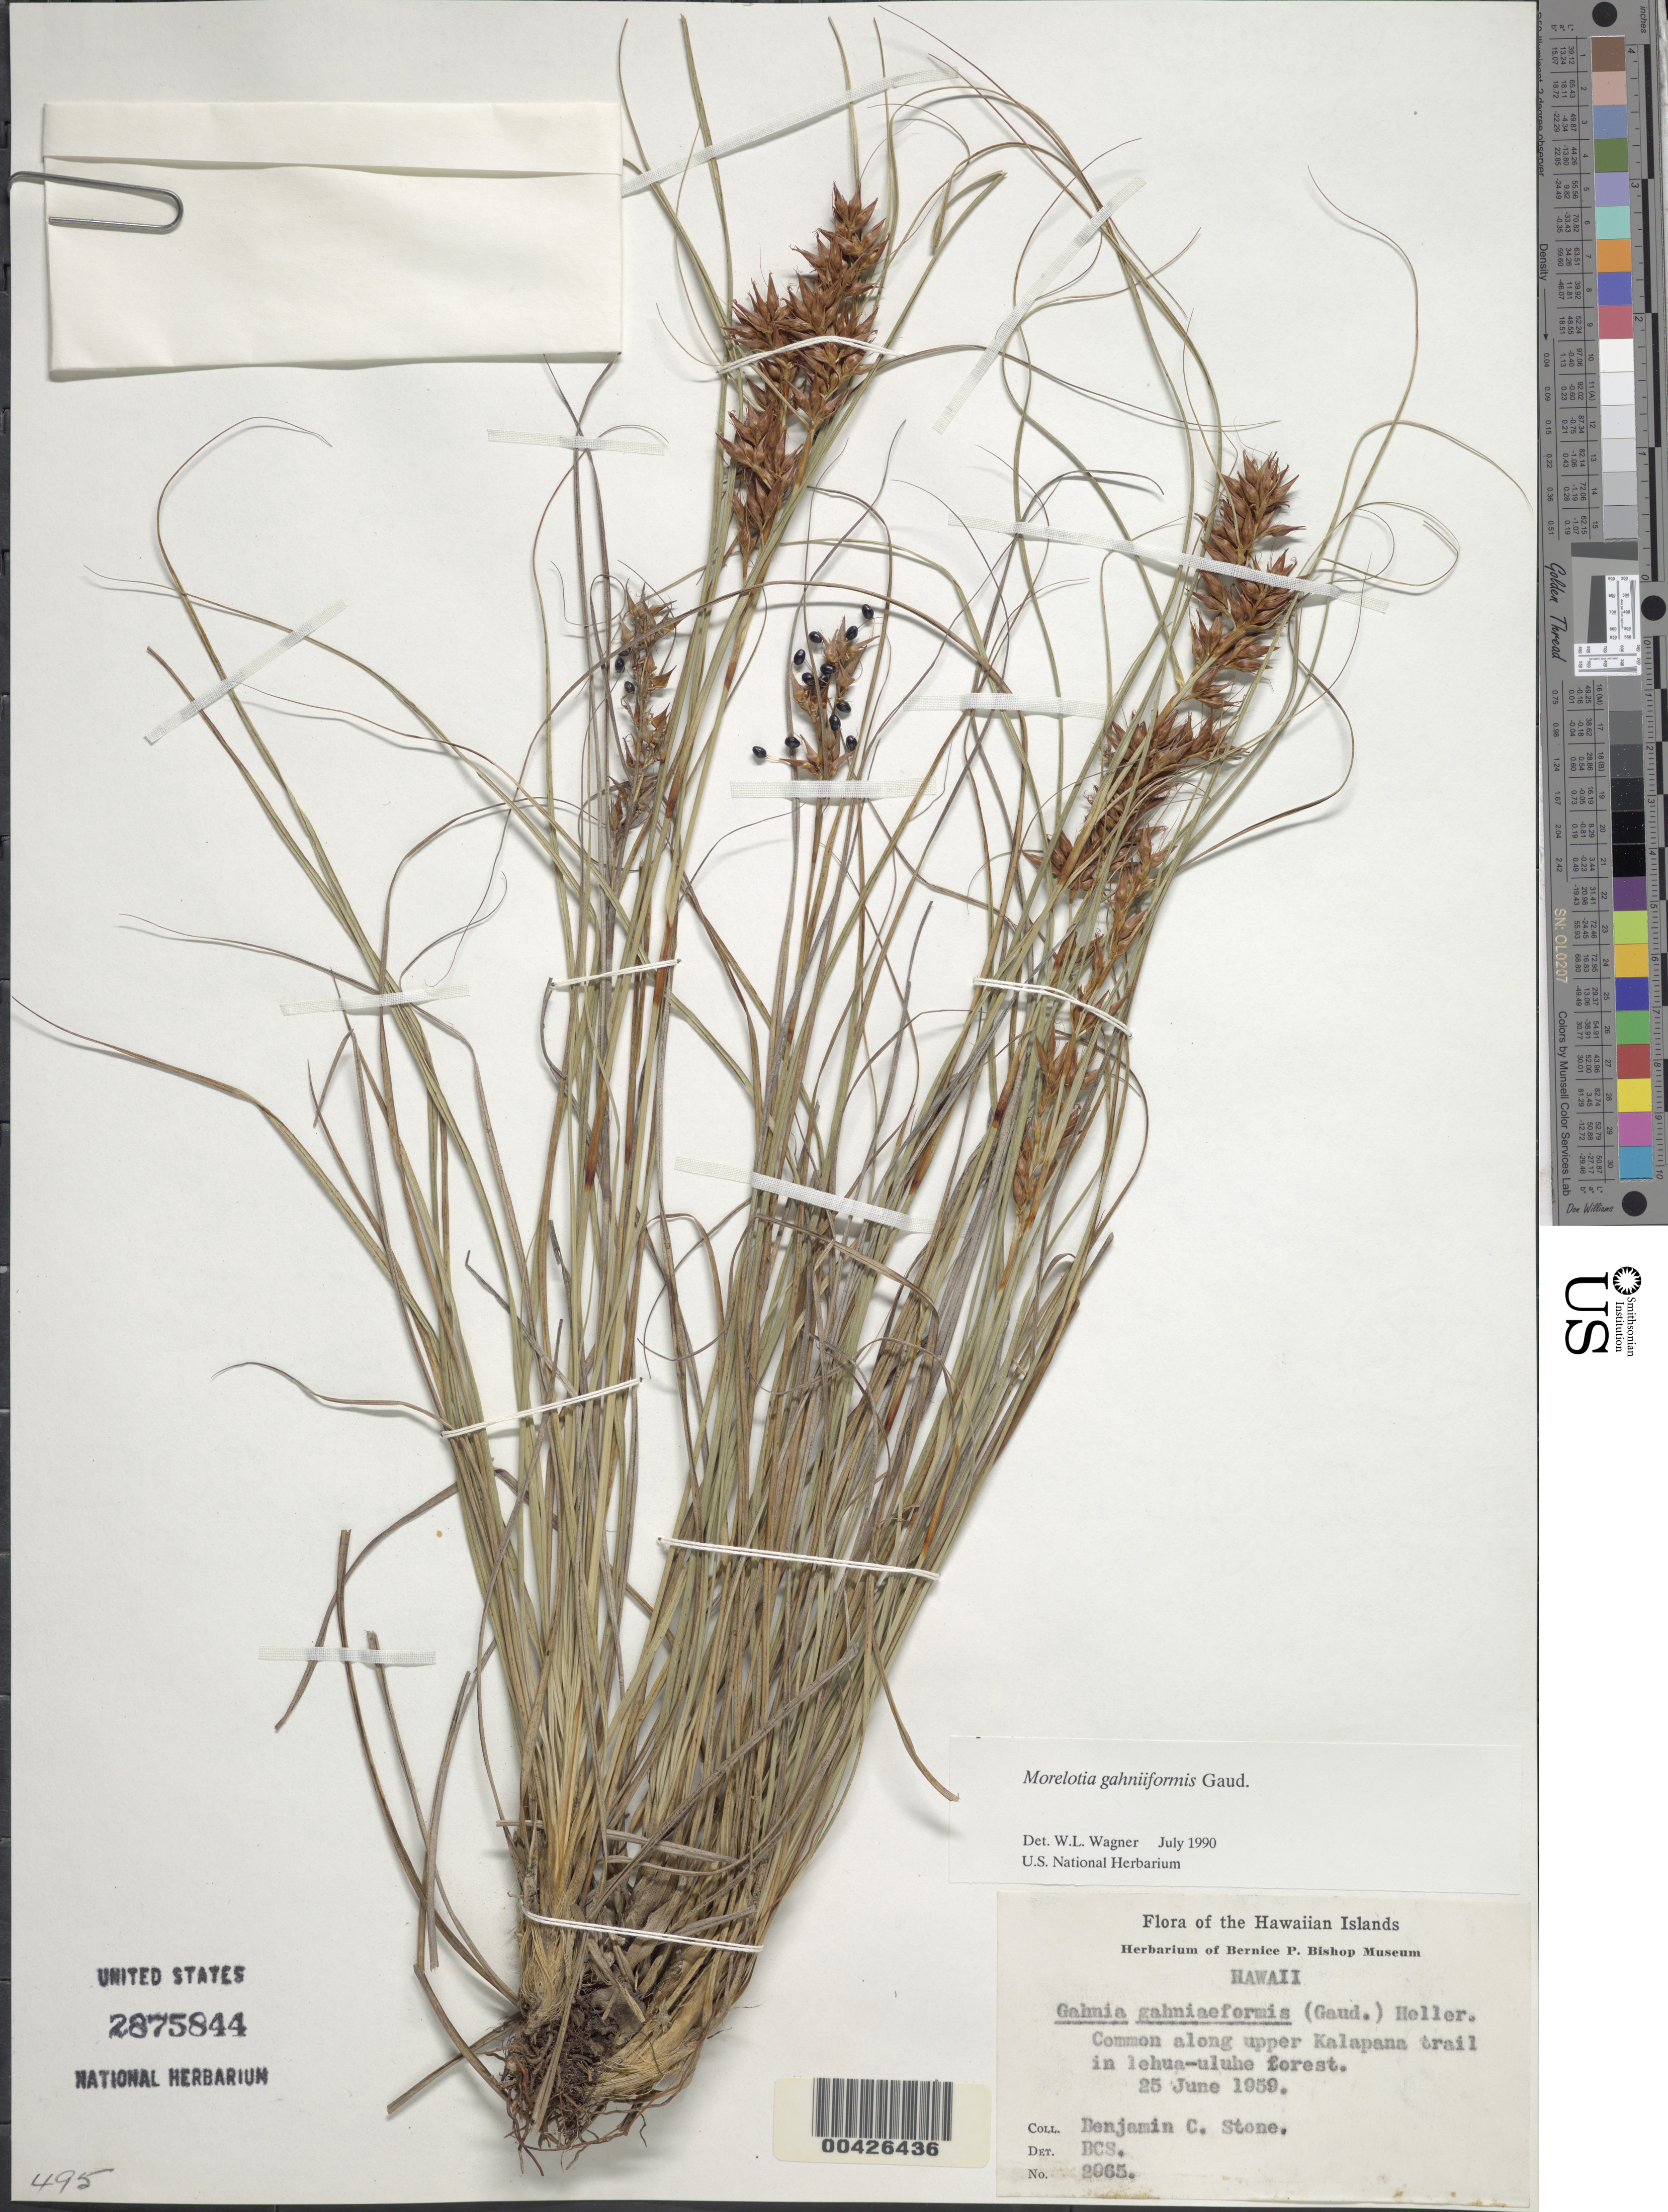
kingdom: Plantae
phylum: Tracheophyta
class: Liliopsida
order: Poales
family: Cyperaceae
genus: Morelotia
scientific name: Morelotia gahniiformis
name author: Gaudich.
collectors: B. C. Stone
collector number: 3065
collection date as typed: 25 Jun 1959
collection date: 1959-06-25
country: United States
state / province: Hawaii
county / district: Hawaii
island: Hawaii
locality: upper Kalapuna Trail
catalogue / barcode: US 2875844